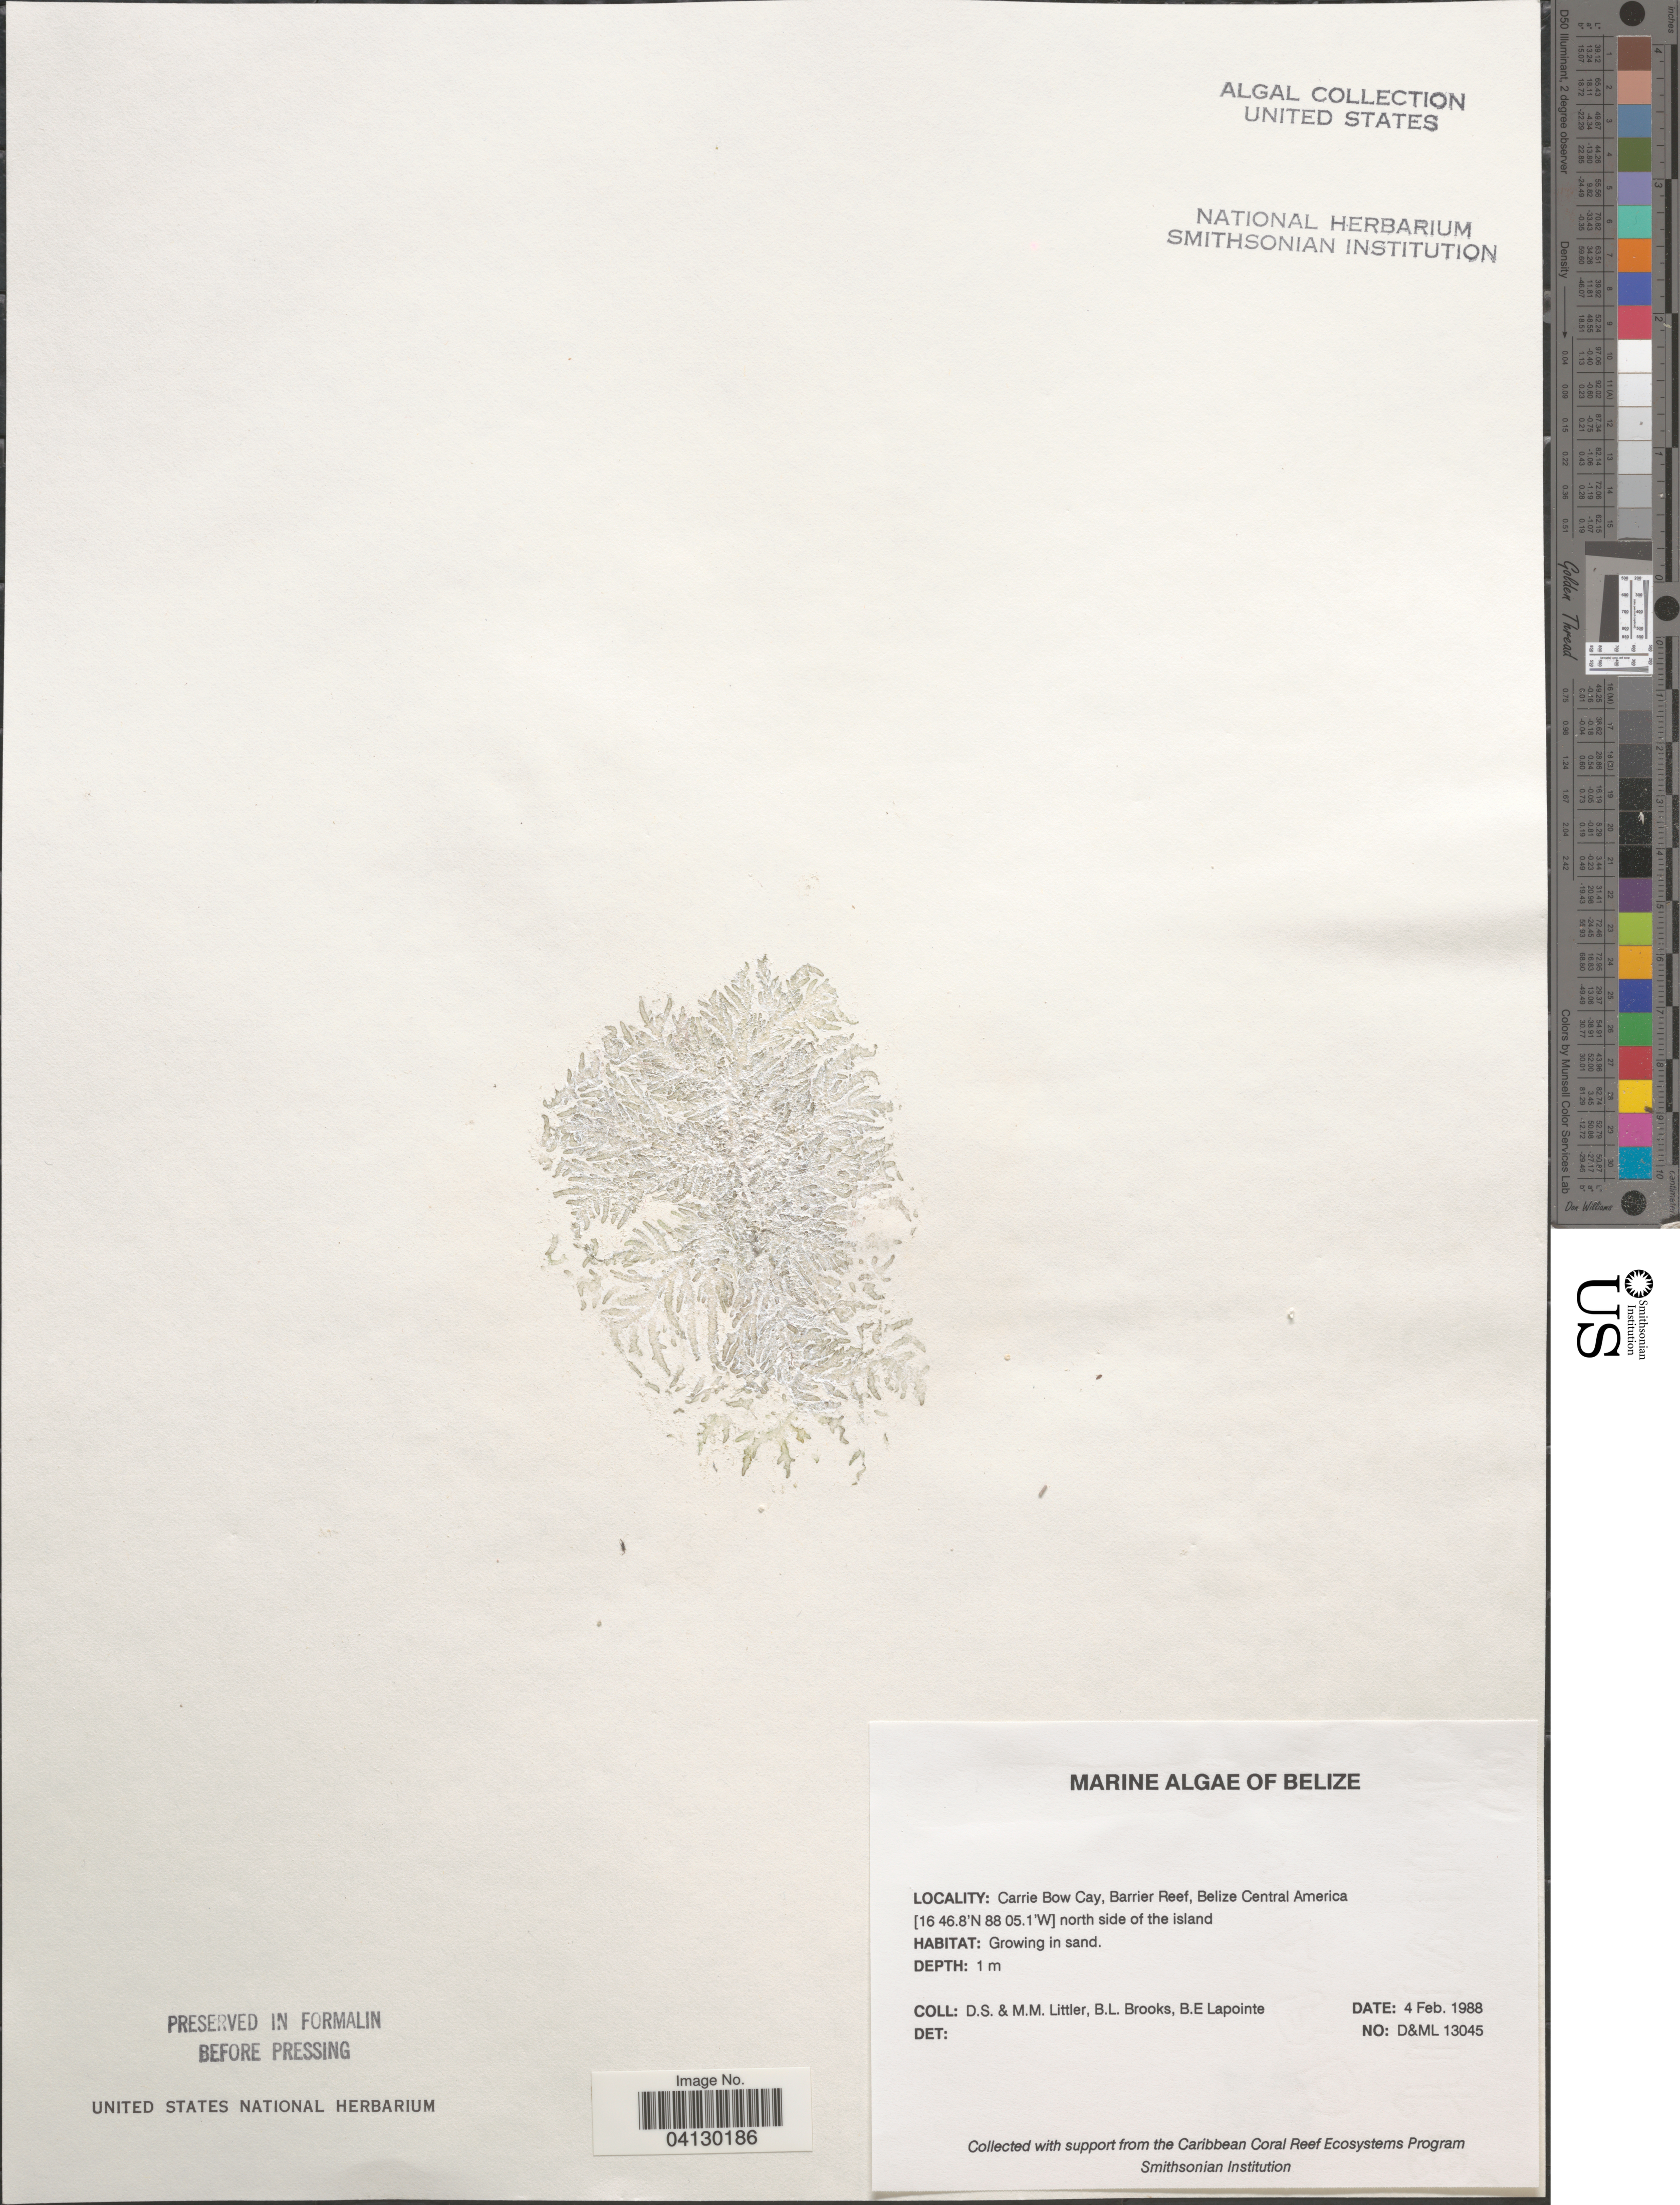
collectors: D. S. Littler, B. Brooks & B. Lapointe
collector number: D&ML13045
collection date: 1988-02-04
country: Belize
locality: Carrie Bow Cay, Barrier Reef, north side of the island.